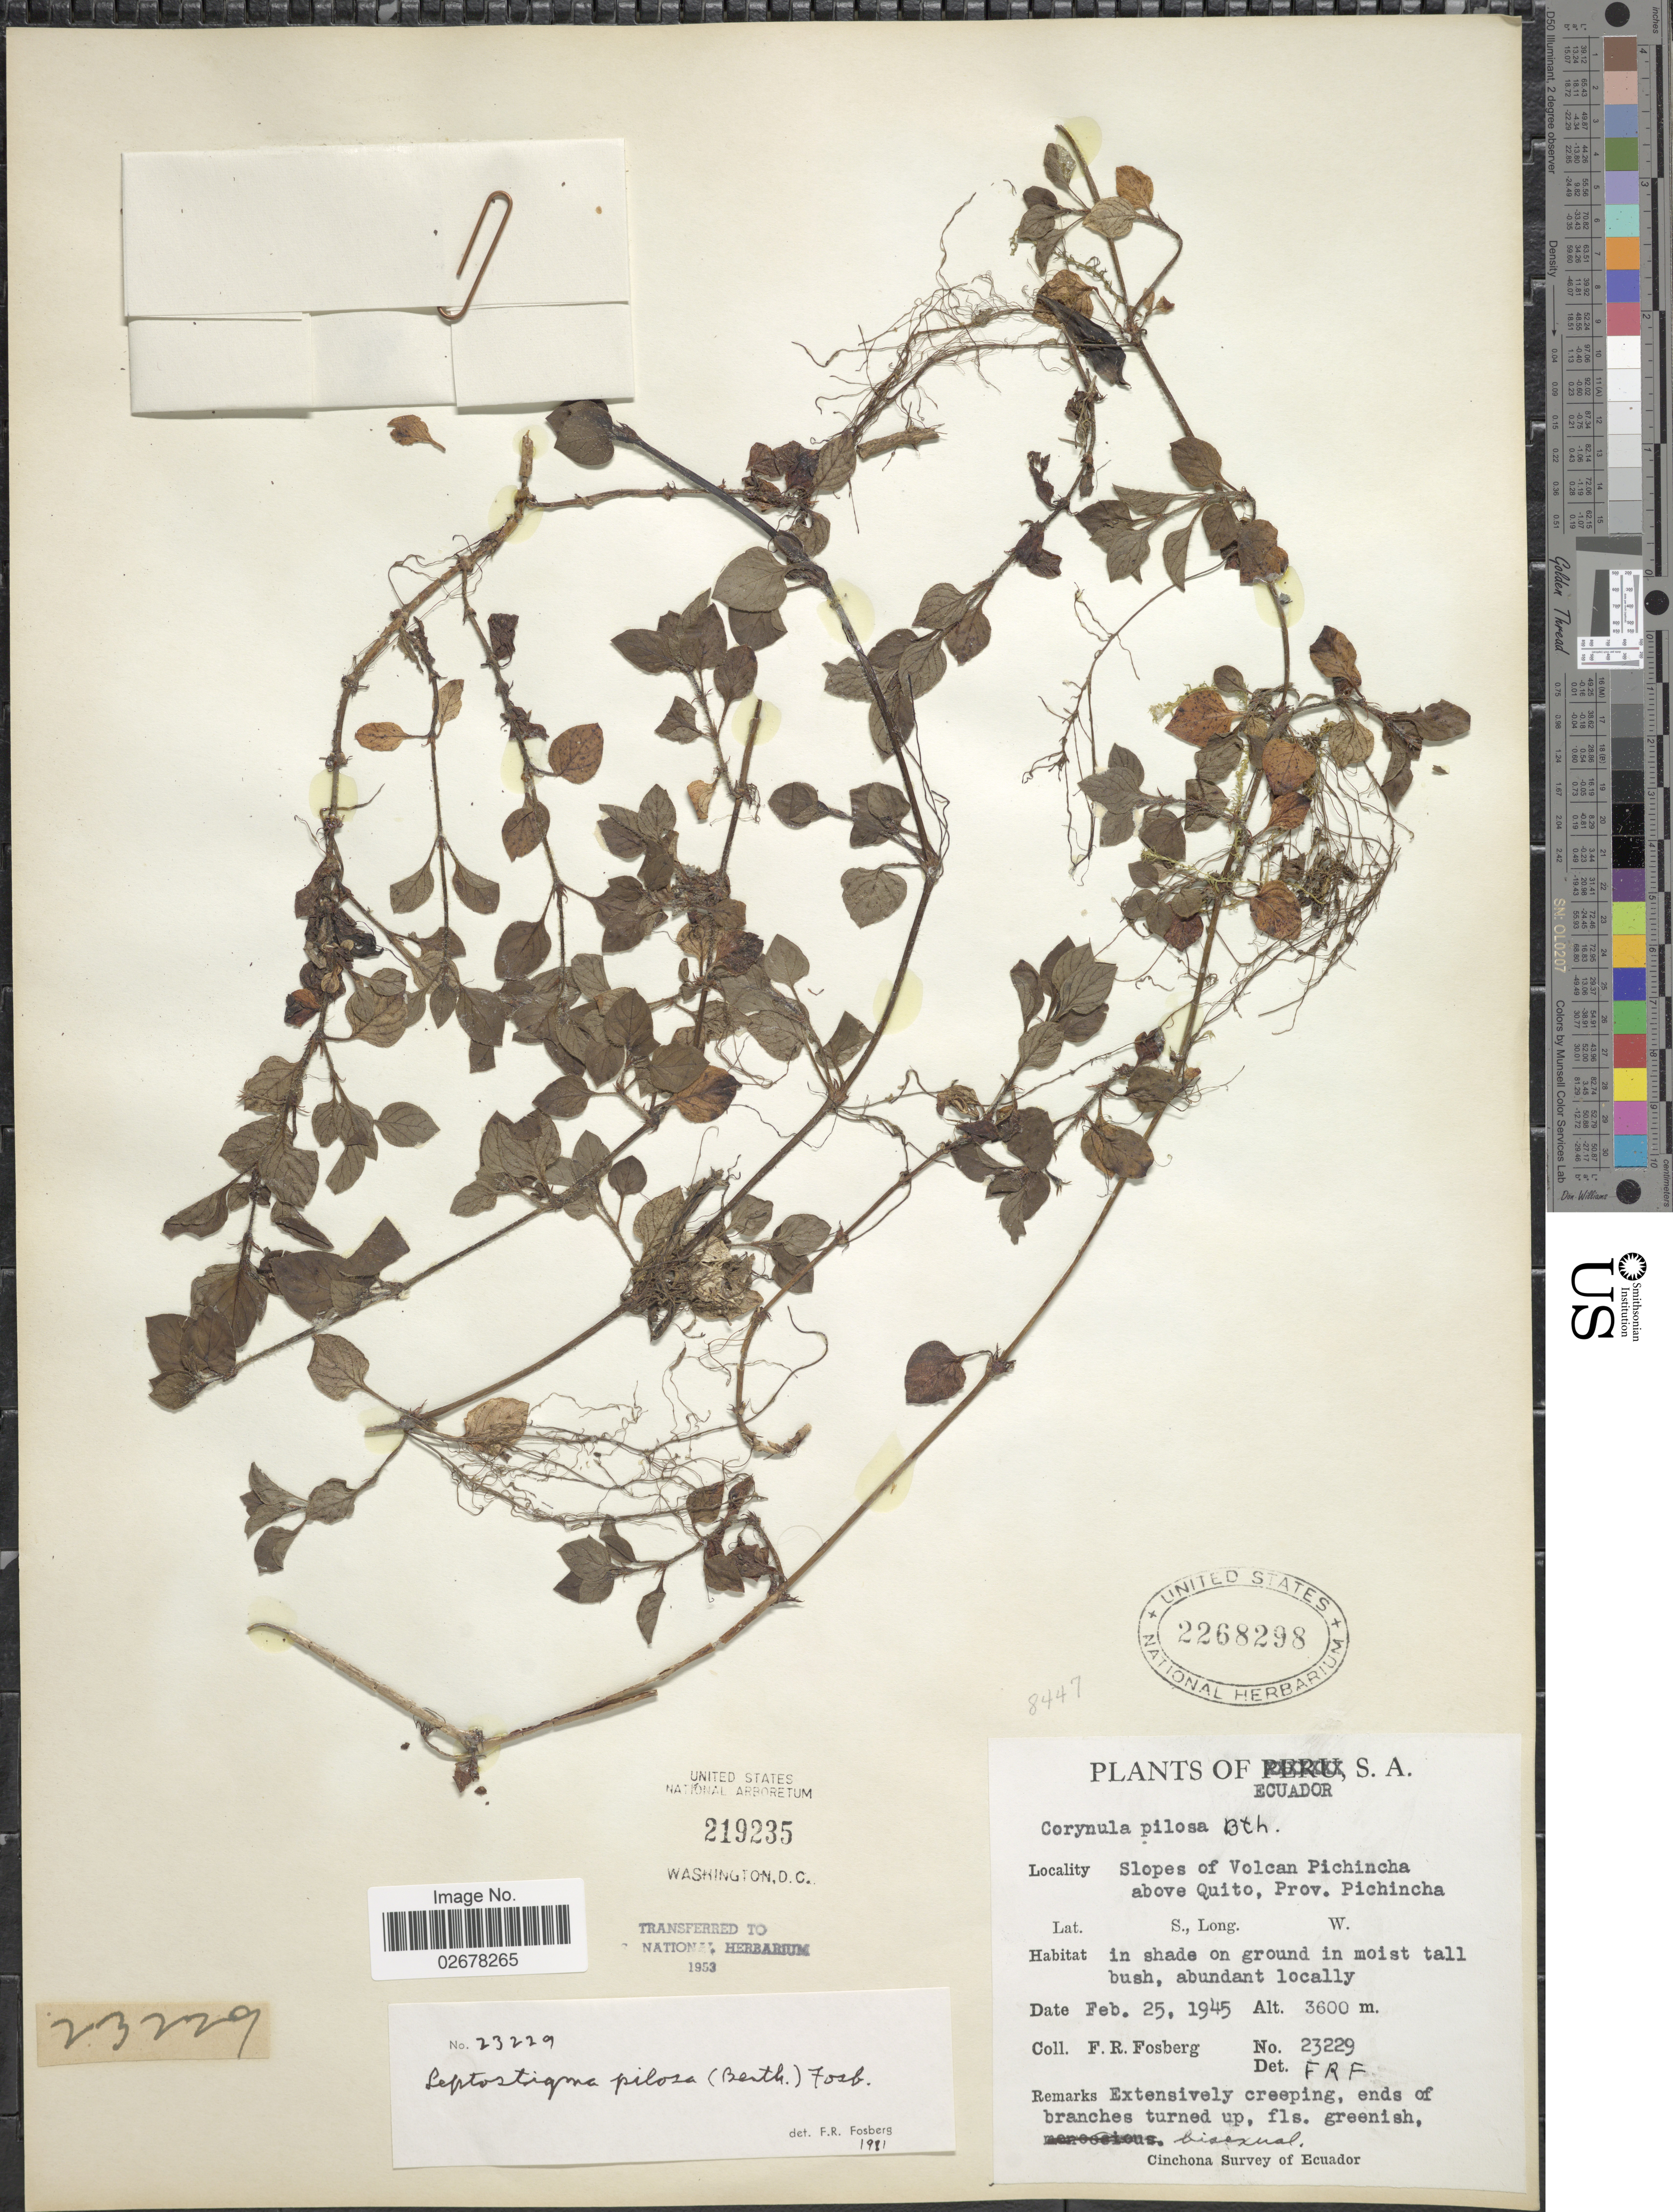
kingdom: Plantae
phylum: Tracheophyta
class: Magnoliopsida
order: Gentianales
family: Rubiaceae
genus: Leptostigma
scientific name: Leptostigma pilosum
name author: (Benth.) Fosberg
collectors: F. R. Fosberg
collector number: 23229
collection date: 1945-02-25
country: Ecuador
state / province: Pichincha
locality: Slopes of Volcan Pichincha above Quito.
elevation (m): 3600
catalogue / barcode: US 2268298